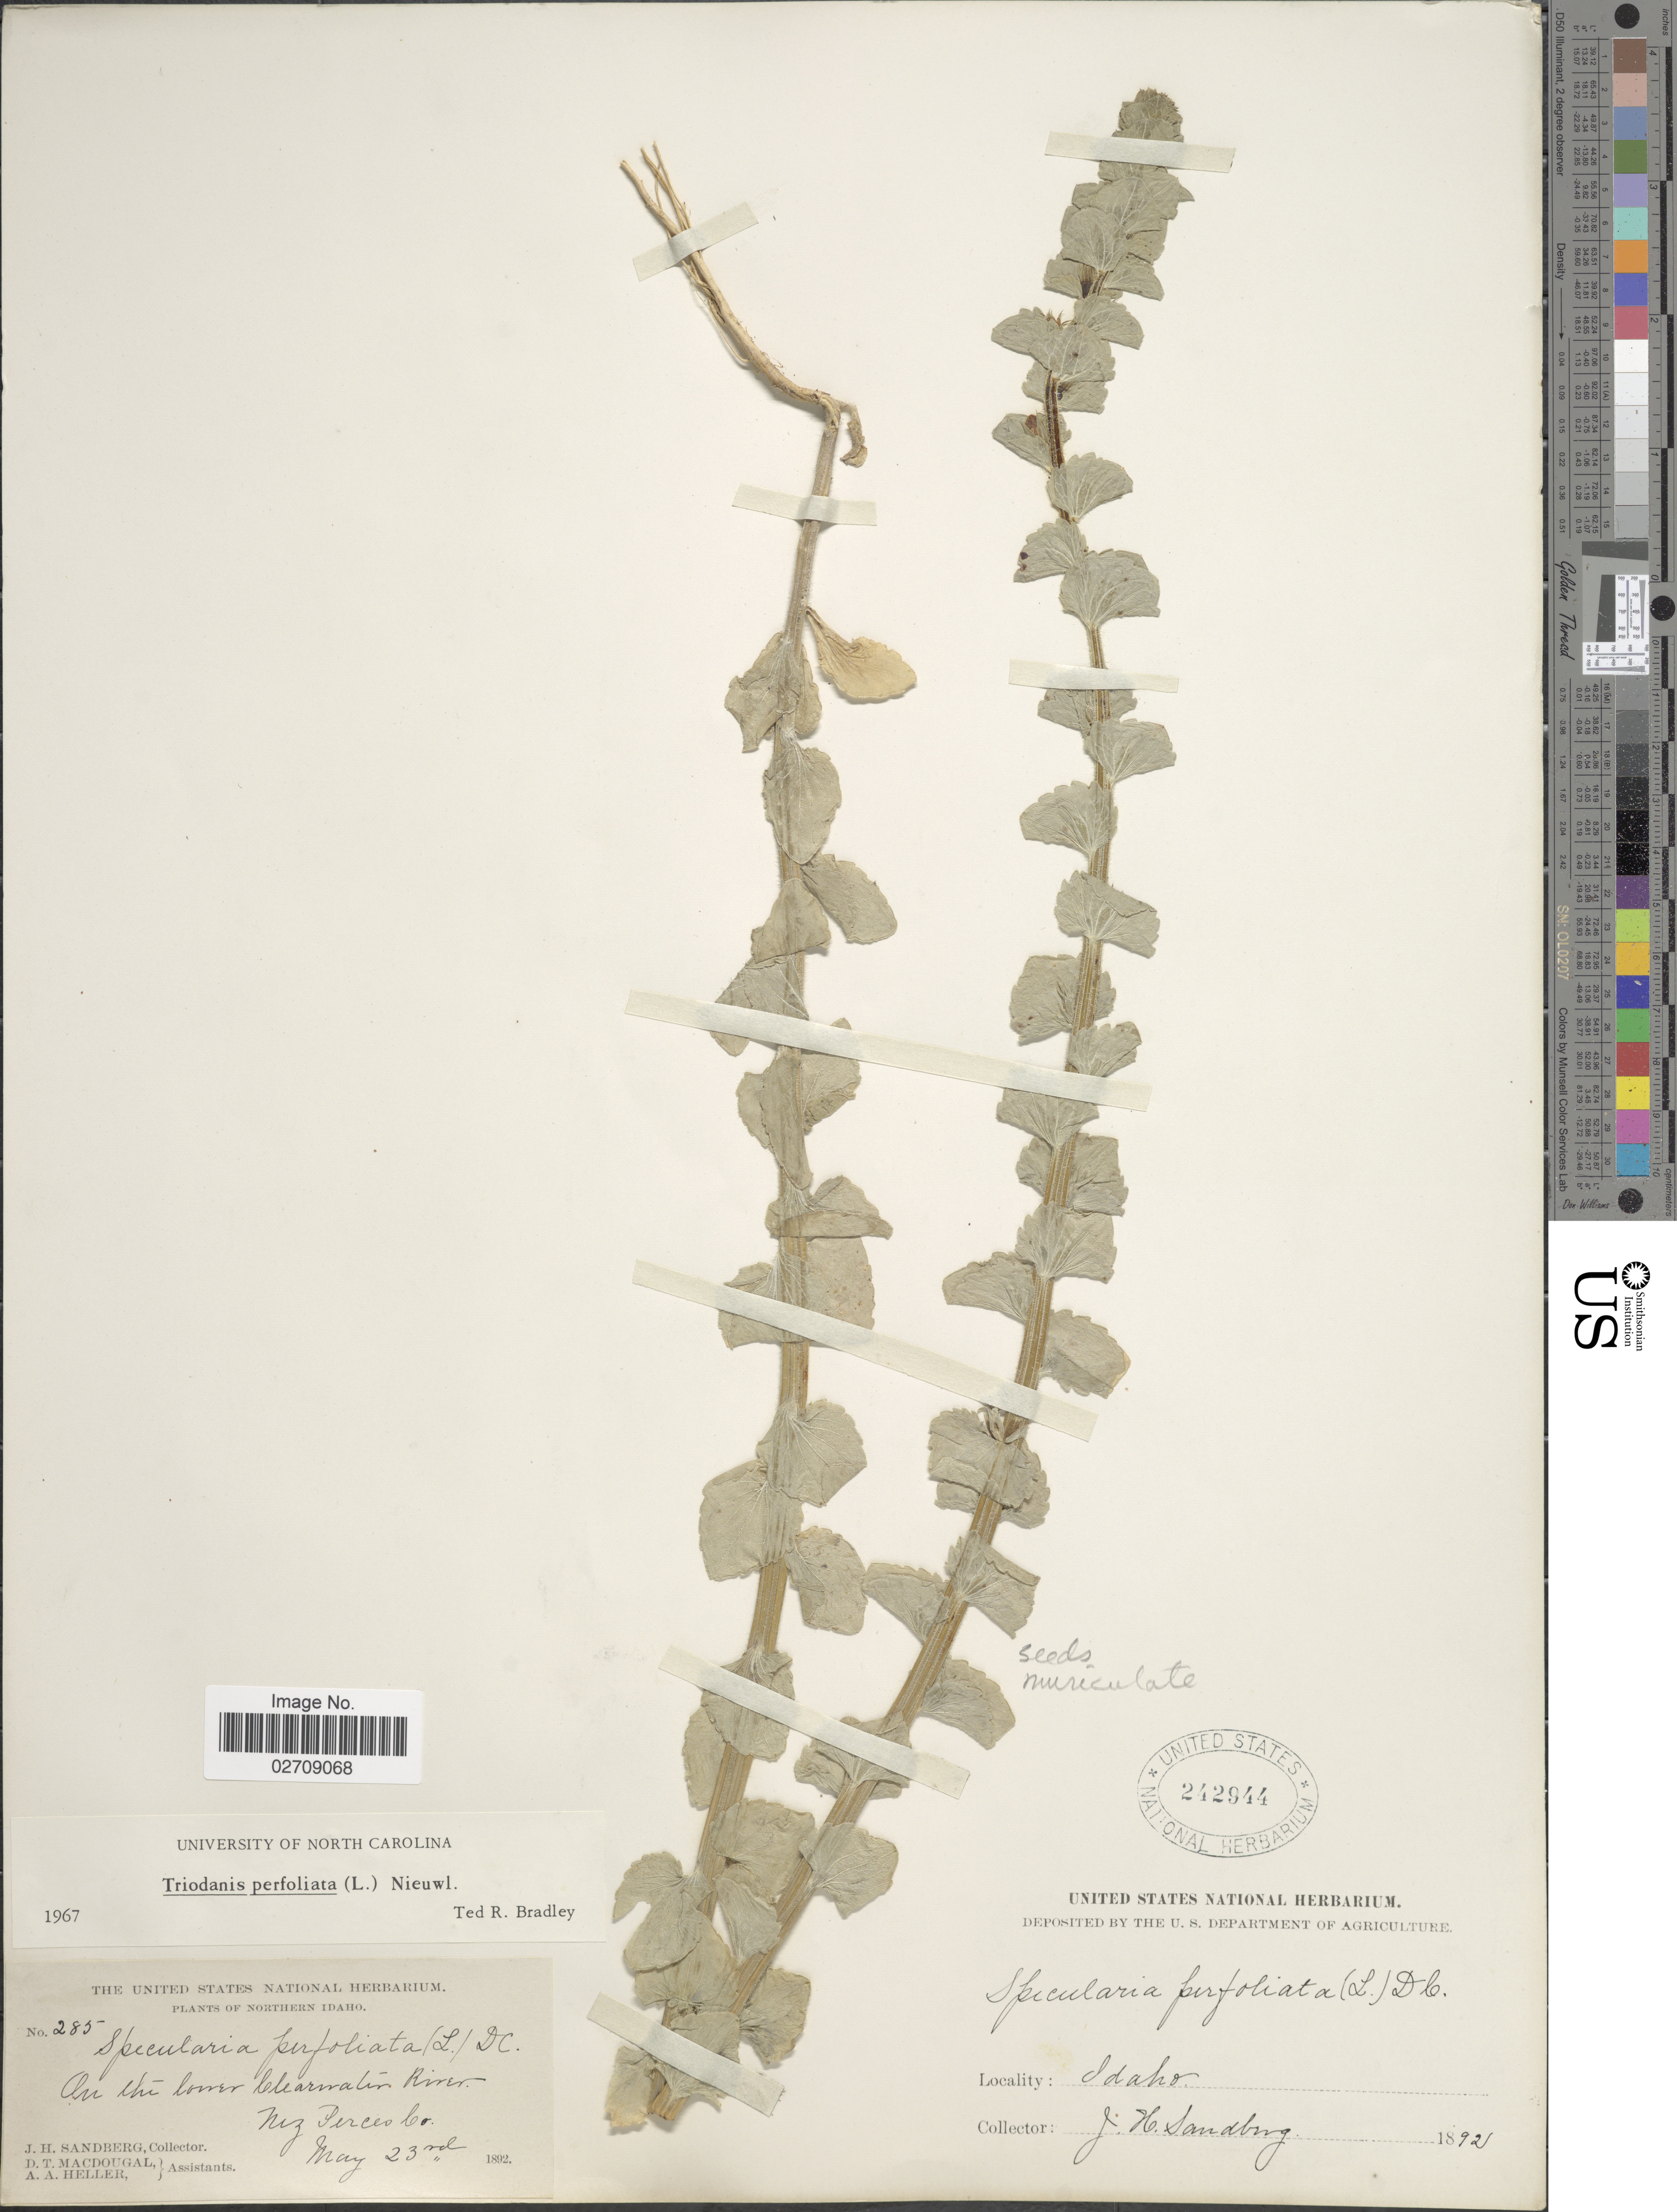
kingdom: Plantae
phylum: Tracheophyta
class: Magnoliopsida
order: Asterales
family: Campanulaceae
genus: Triodanis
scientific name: Triodanis perfoliata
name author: (L.) Nieuwl.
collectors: J. H. Sandberg, D. T. MacDougal & A. A. Heller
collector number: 285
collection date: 1892-05-23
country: United States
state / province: Idaho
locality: Northern Idaho. On the lower Clearwater River, Nez Perces Co.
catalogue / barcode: US 242944